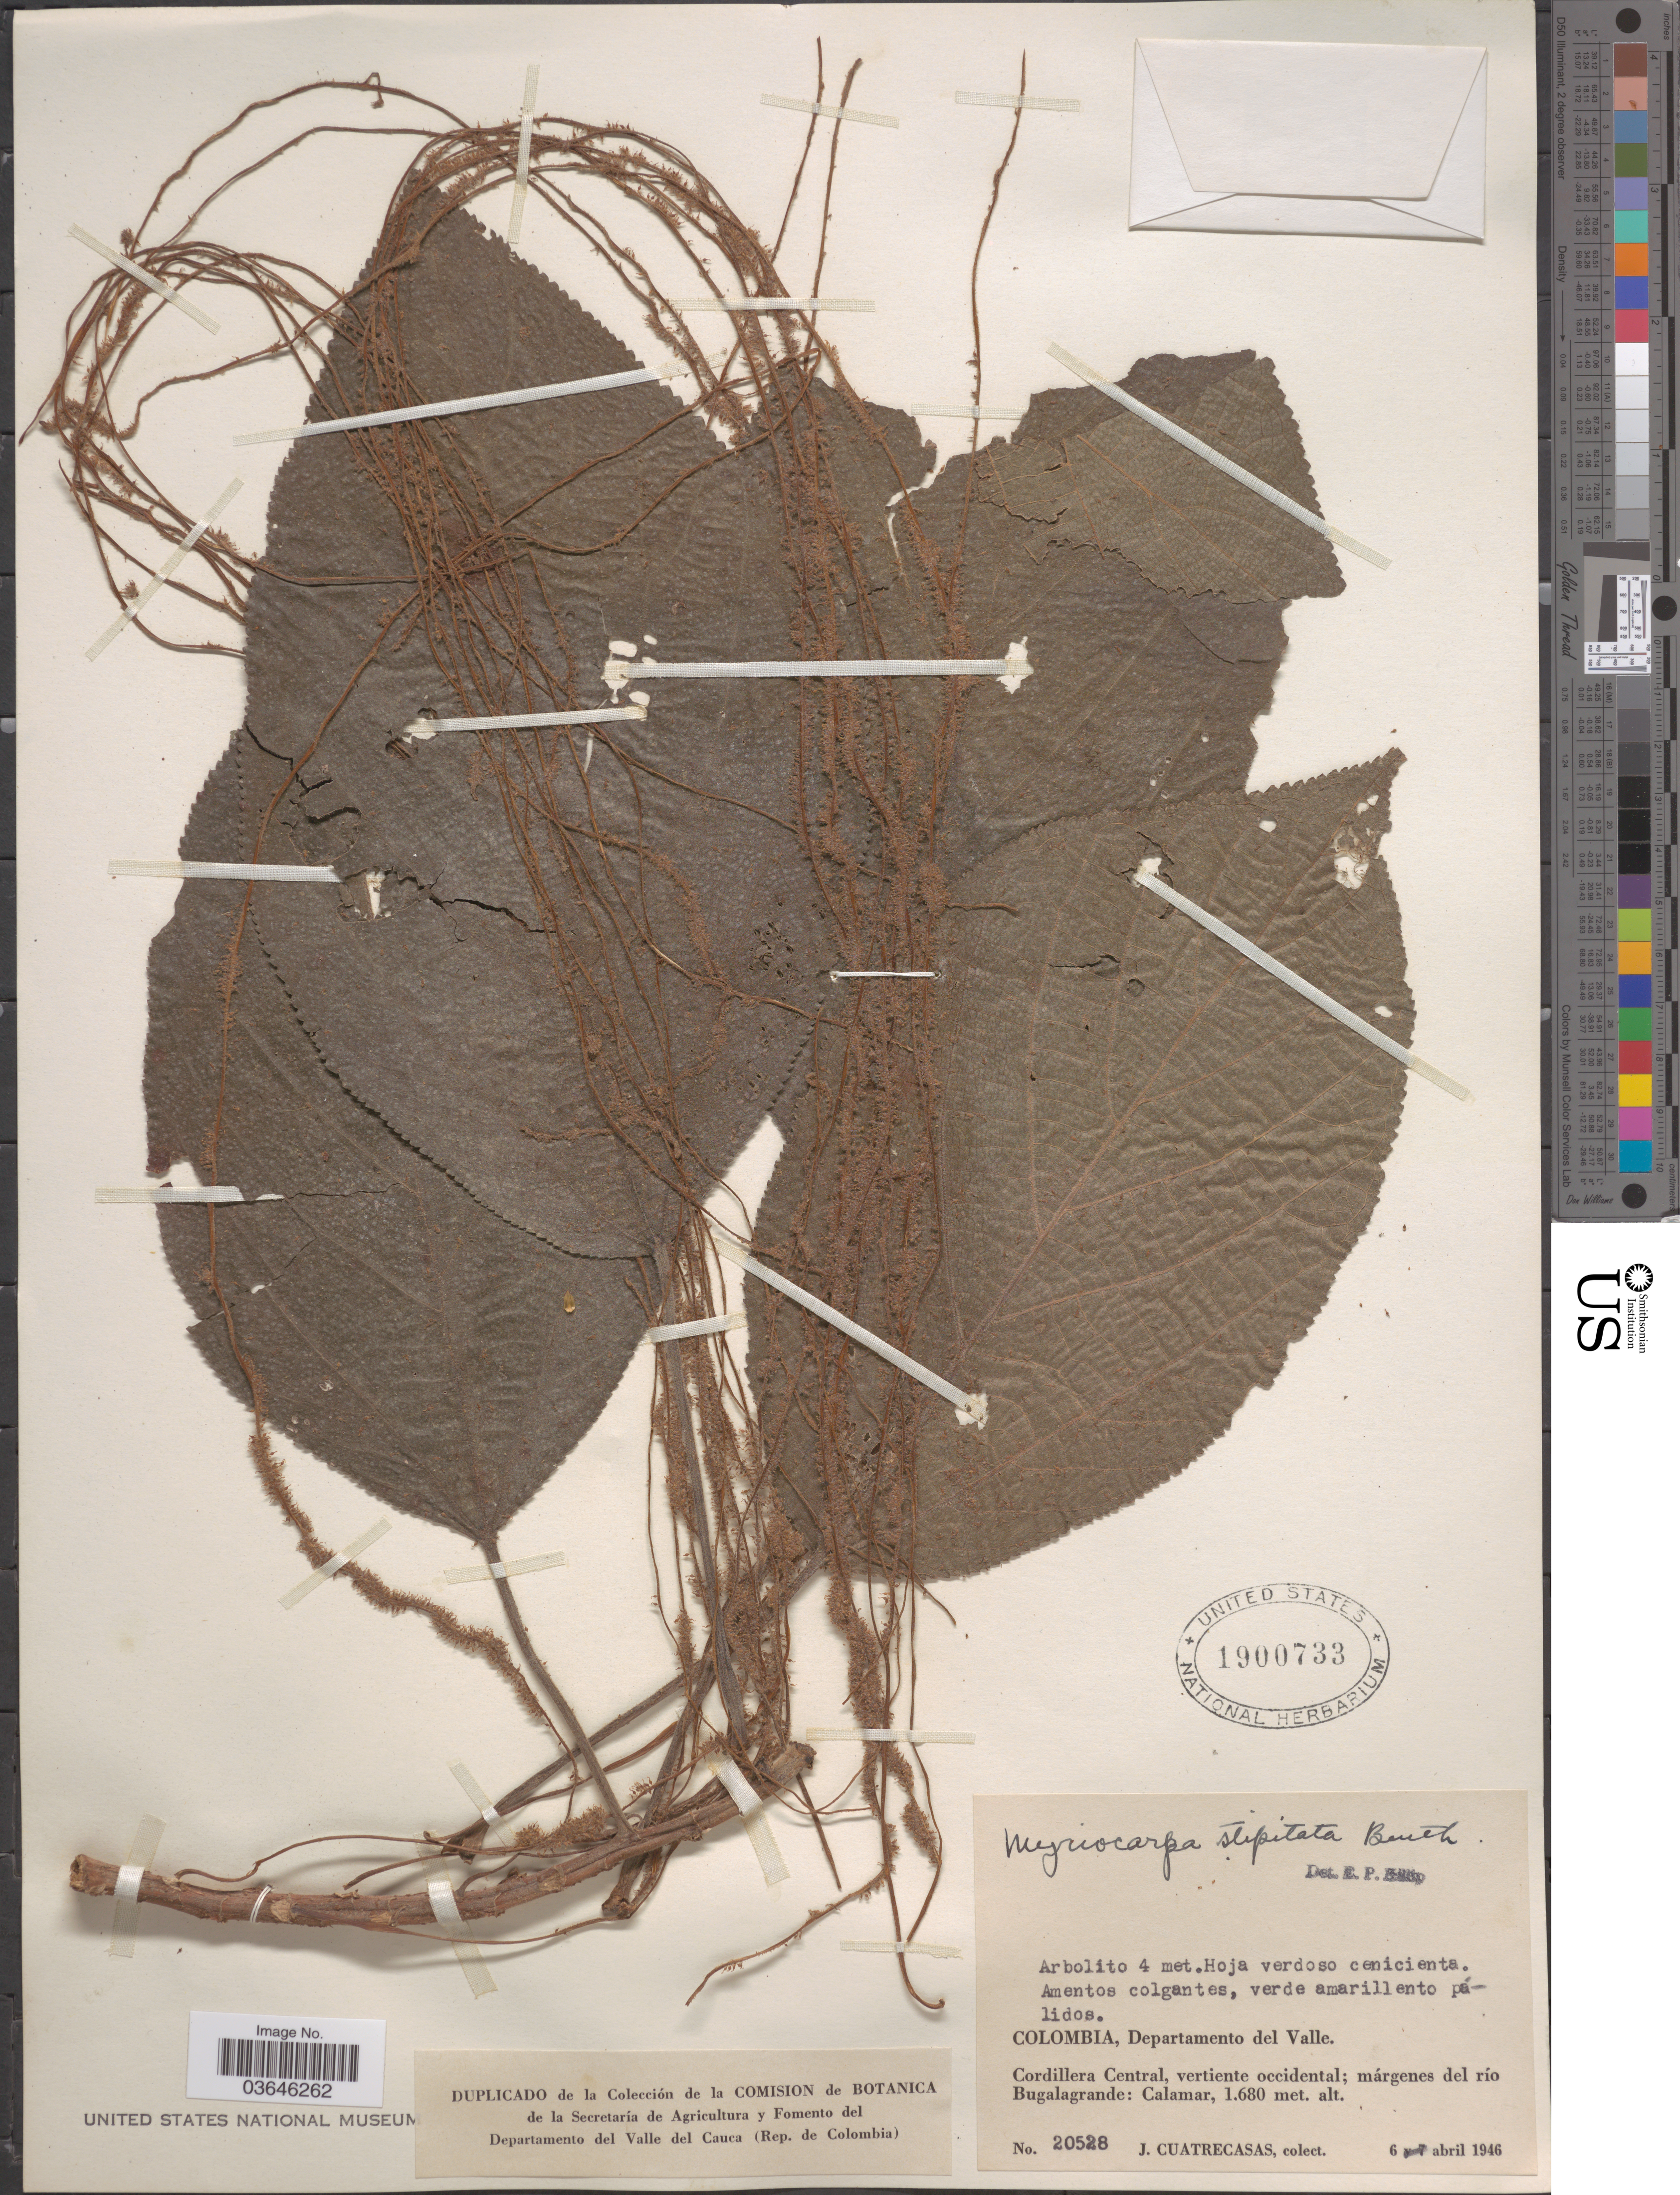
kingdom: Plantae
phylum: Tracheophyta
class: Magnoliopsida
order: Rosales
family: Urticaceae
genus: Myriocarpa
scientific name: Myriocarpa stipitata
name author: Benth.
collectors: J. Cuatrecasas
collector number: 20528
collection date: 1946-04-06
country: Colombia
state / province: Valle del Cauca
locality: Departamento del Valle. Cordillera Central, vertiente occidental; márgenes del río Bugalagrande: Calamar.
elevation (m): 1680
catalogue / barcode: US 1900733